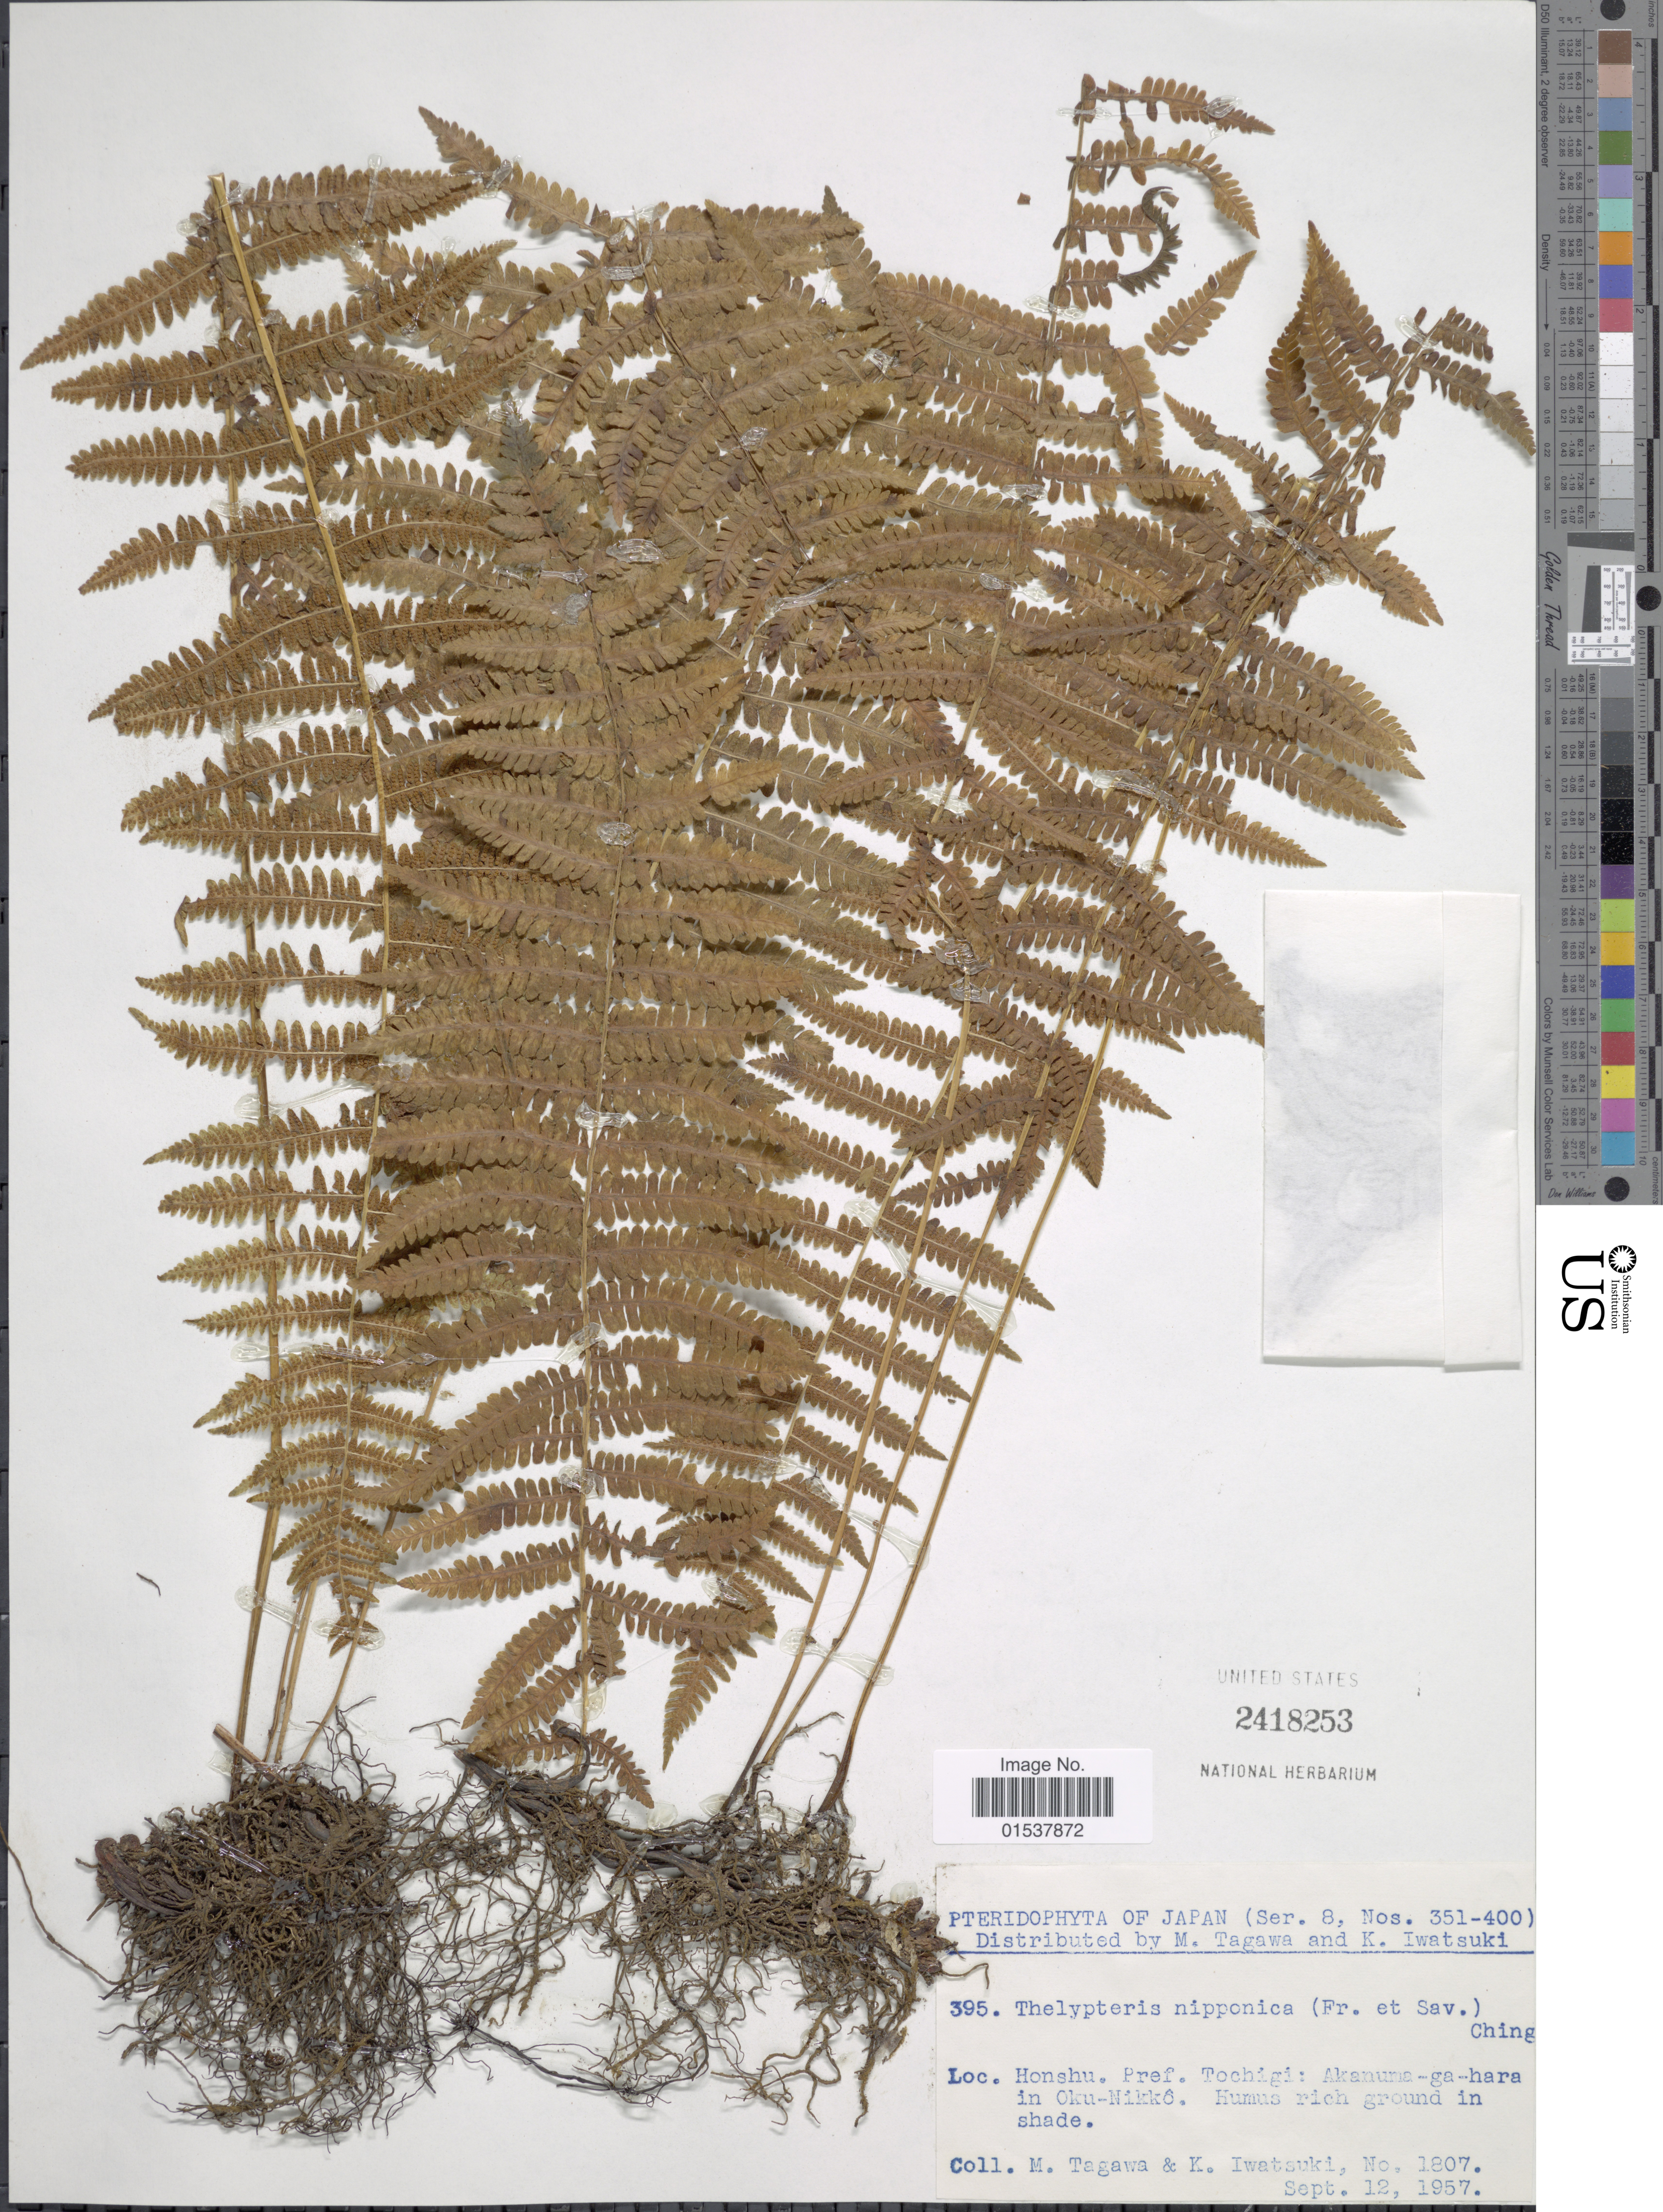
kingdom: Plantae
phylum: Tracheophyta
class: Polypodiopsida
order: Polypodiales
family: Thelypteridaceae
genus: Parathelypteris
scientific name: Parathelypteris nipponica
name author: (Franch. & Sav.) Ching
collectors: M. Tagawa & K. Iwatsuki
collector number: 1807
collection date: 1957-09-12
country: Japan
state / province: Totigi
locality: Honshu. Pref. Tochigi: Akanuma-ga-hara in Oku-Nikko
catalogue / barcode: US 2418253